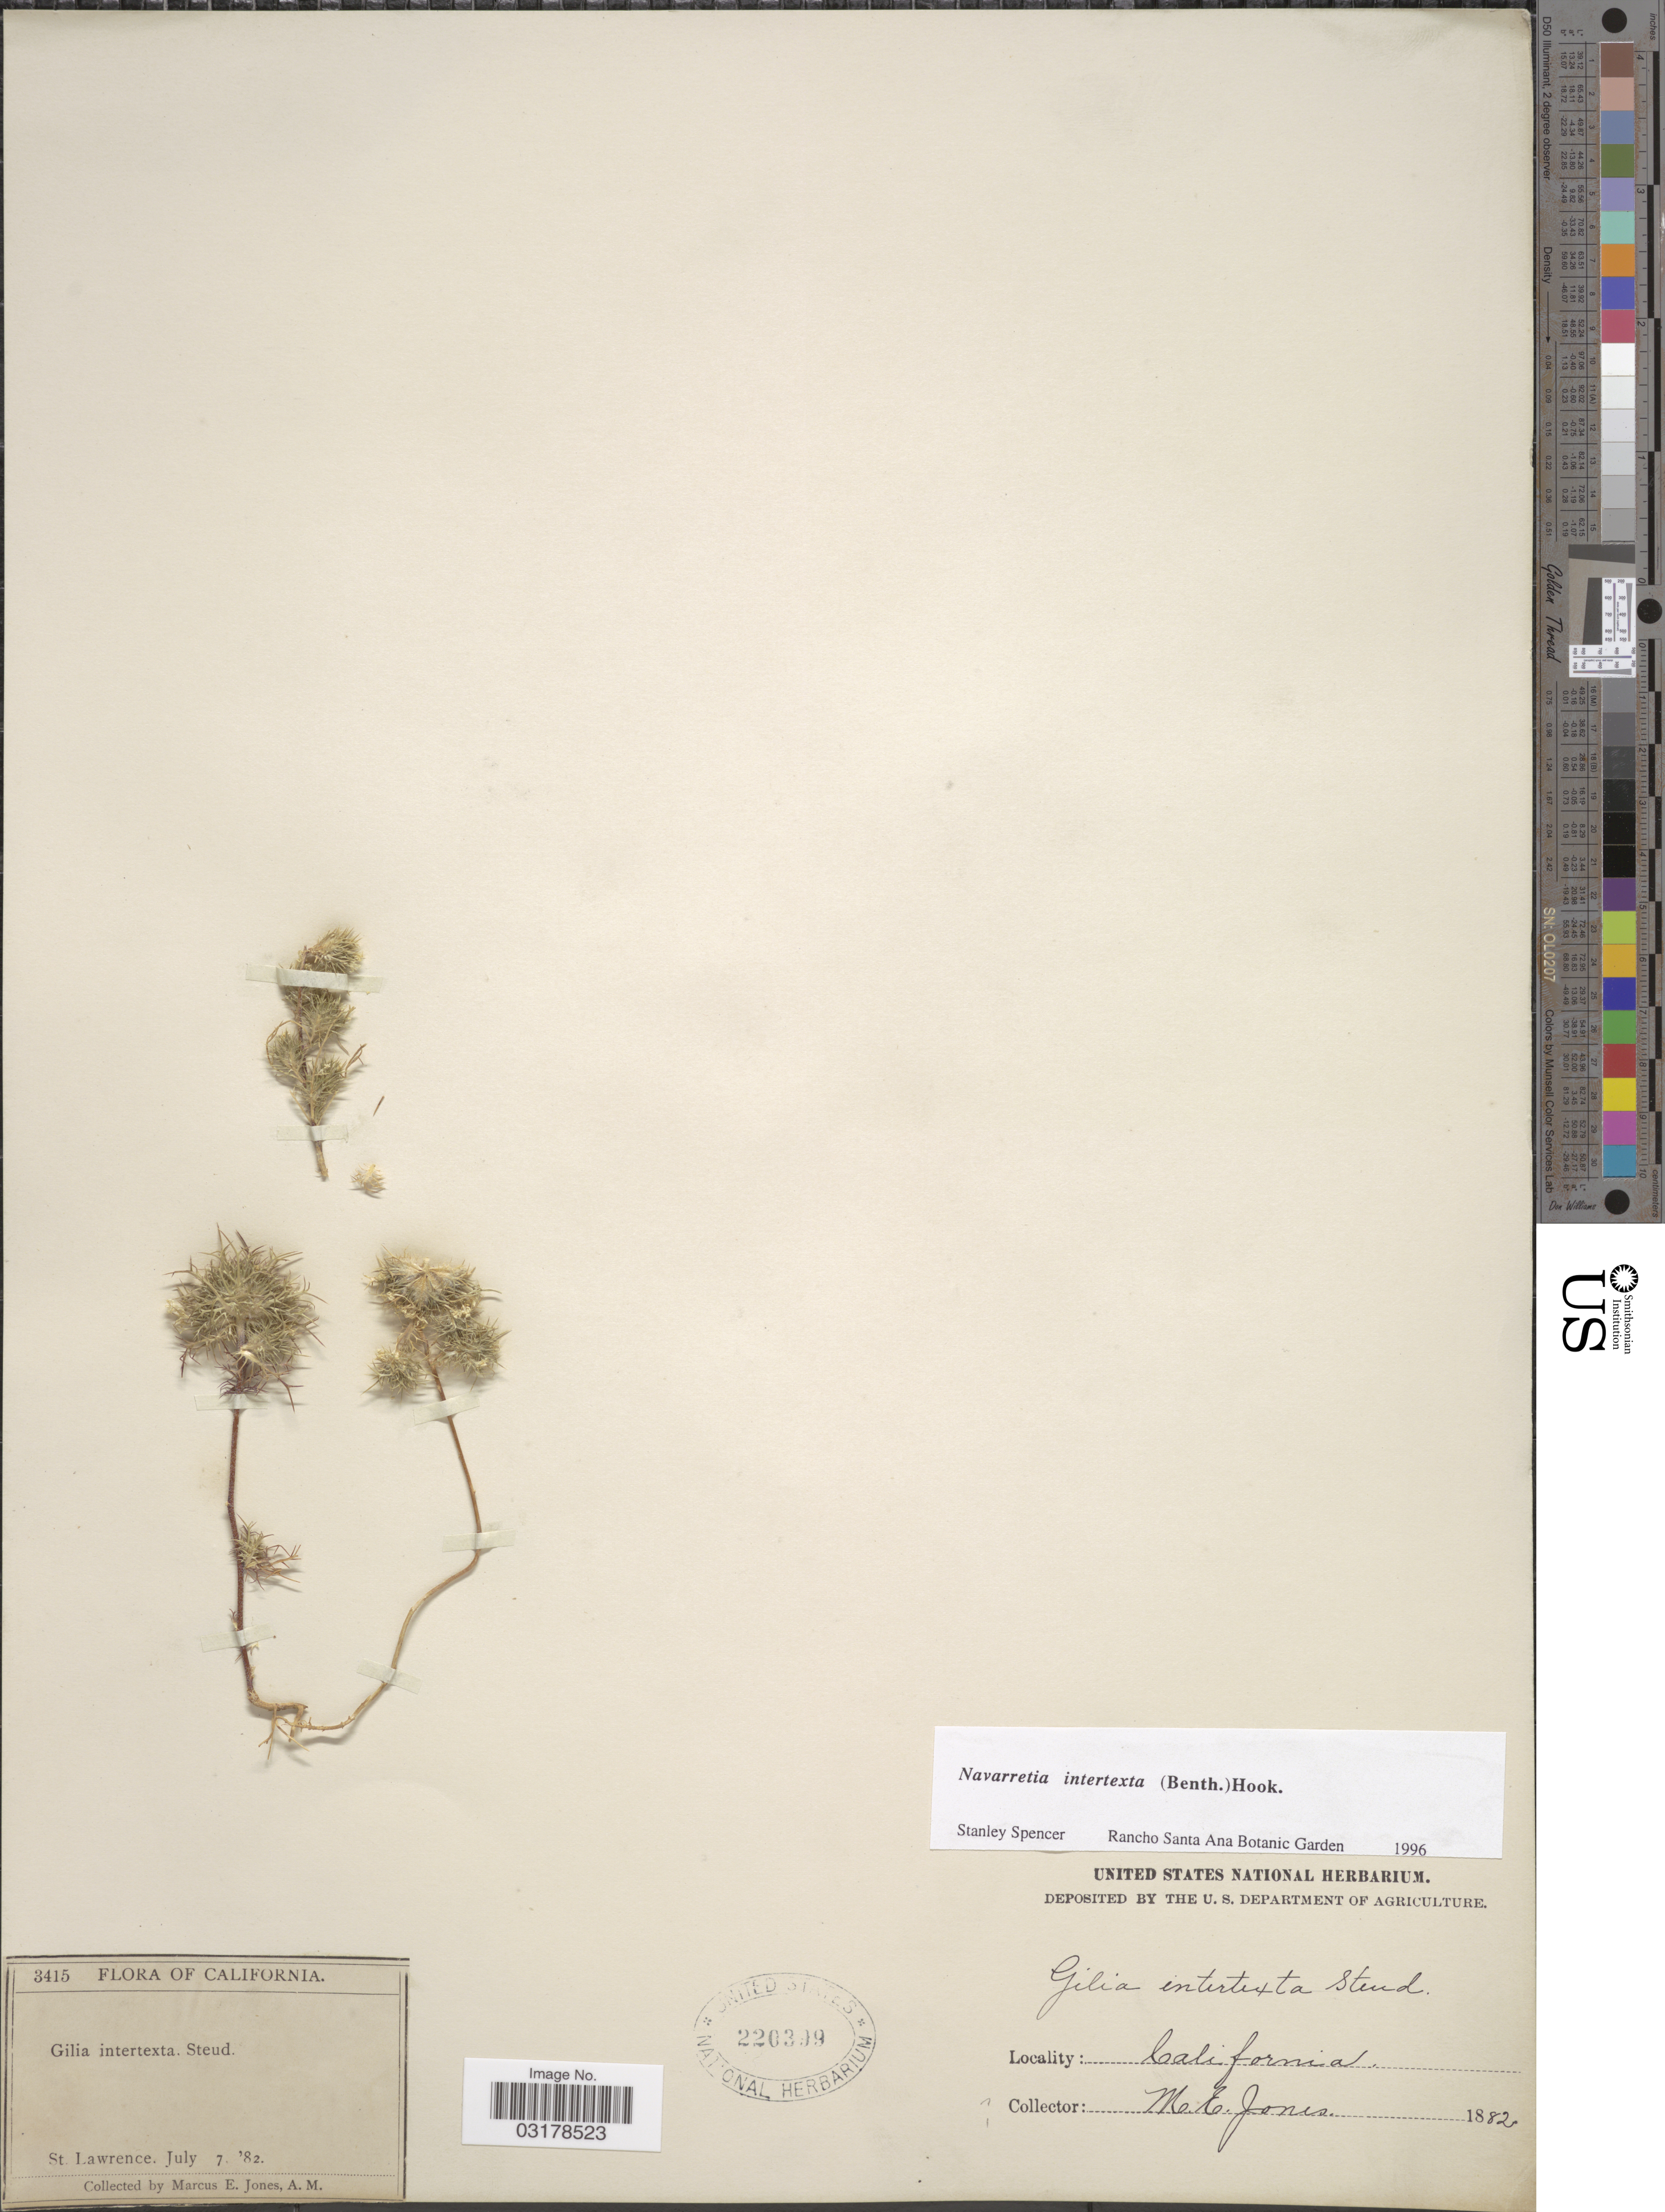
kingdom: Plantae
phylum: Tracheophyta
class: Magnoliopsida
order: Ericales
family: Polemoniaceae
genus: Navarretia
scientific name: Navarretia intertexta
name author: (Benth.) Hook.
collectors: M. E. Jones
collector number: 3415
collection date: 1882-07-07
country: United States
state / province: California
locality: St. Lawrence.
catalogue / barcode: US 220399